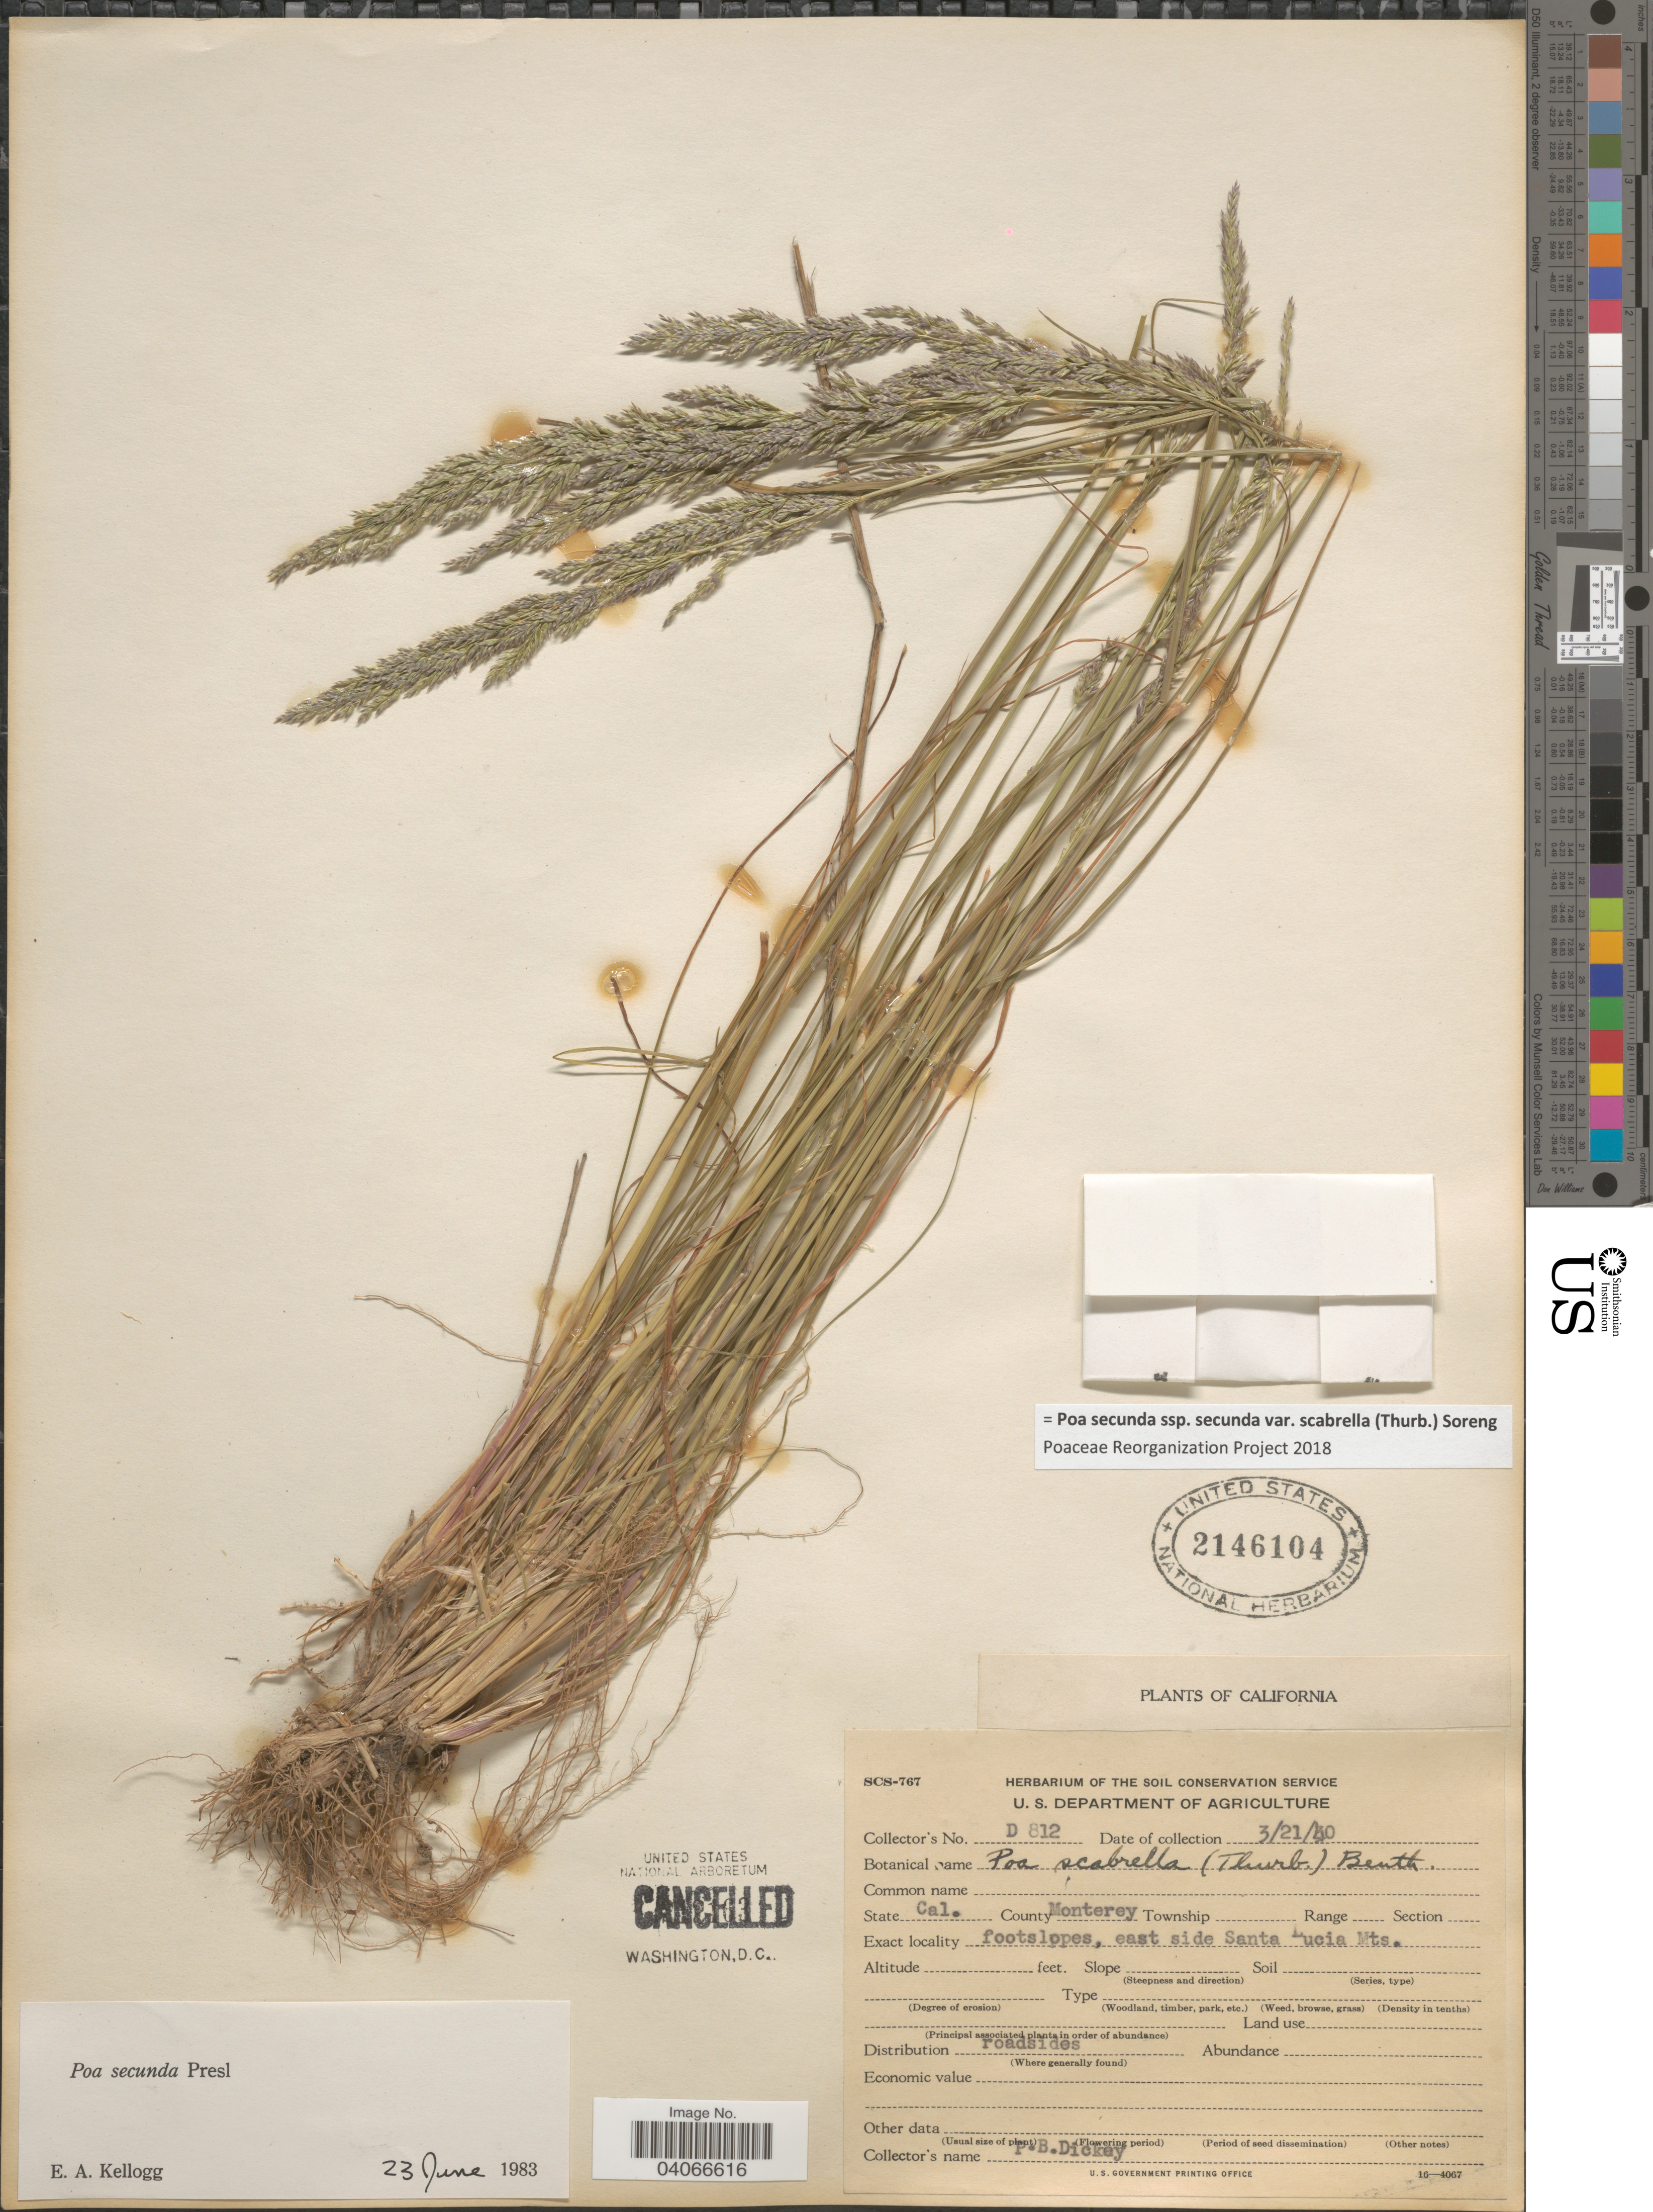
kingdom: Plantae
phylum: Tracheophyta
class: Liliopsida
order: Poales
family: Poaceae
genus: Poa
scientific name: Poa secunda subsp. secunda var. scabrella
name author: (Thurb.) Soreng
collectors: P. Dickey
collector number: D812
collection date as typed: Transcribed d/m/y: 21/3/40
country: United States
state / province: California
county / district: Monterey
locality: County Monterey. Footslopes, east side Santa Lucia Mts.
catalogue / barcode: US 2146104